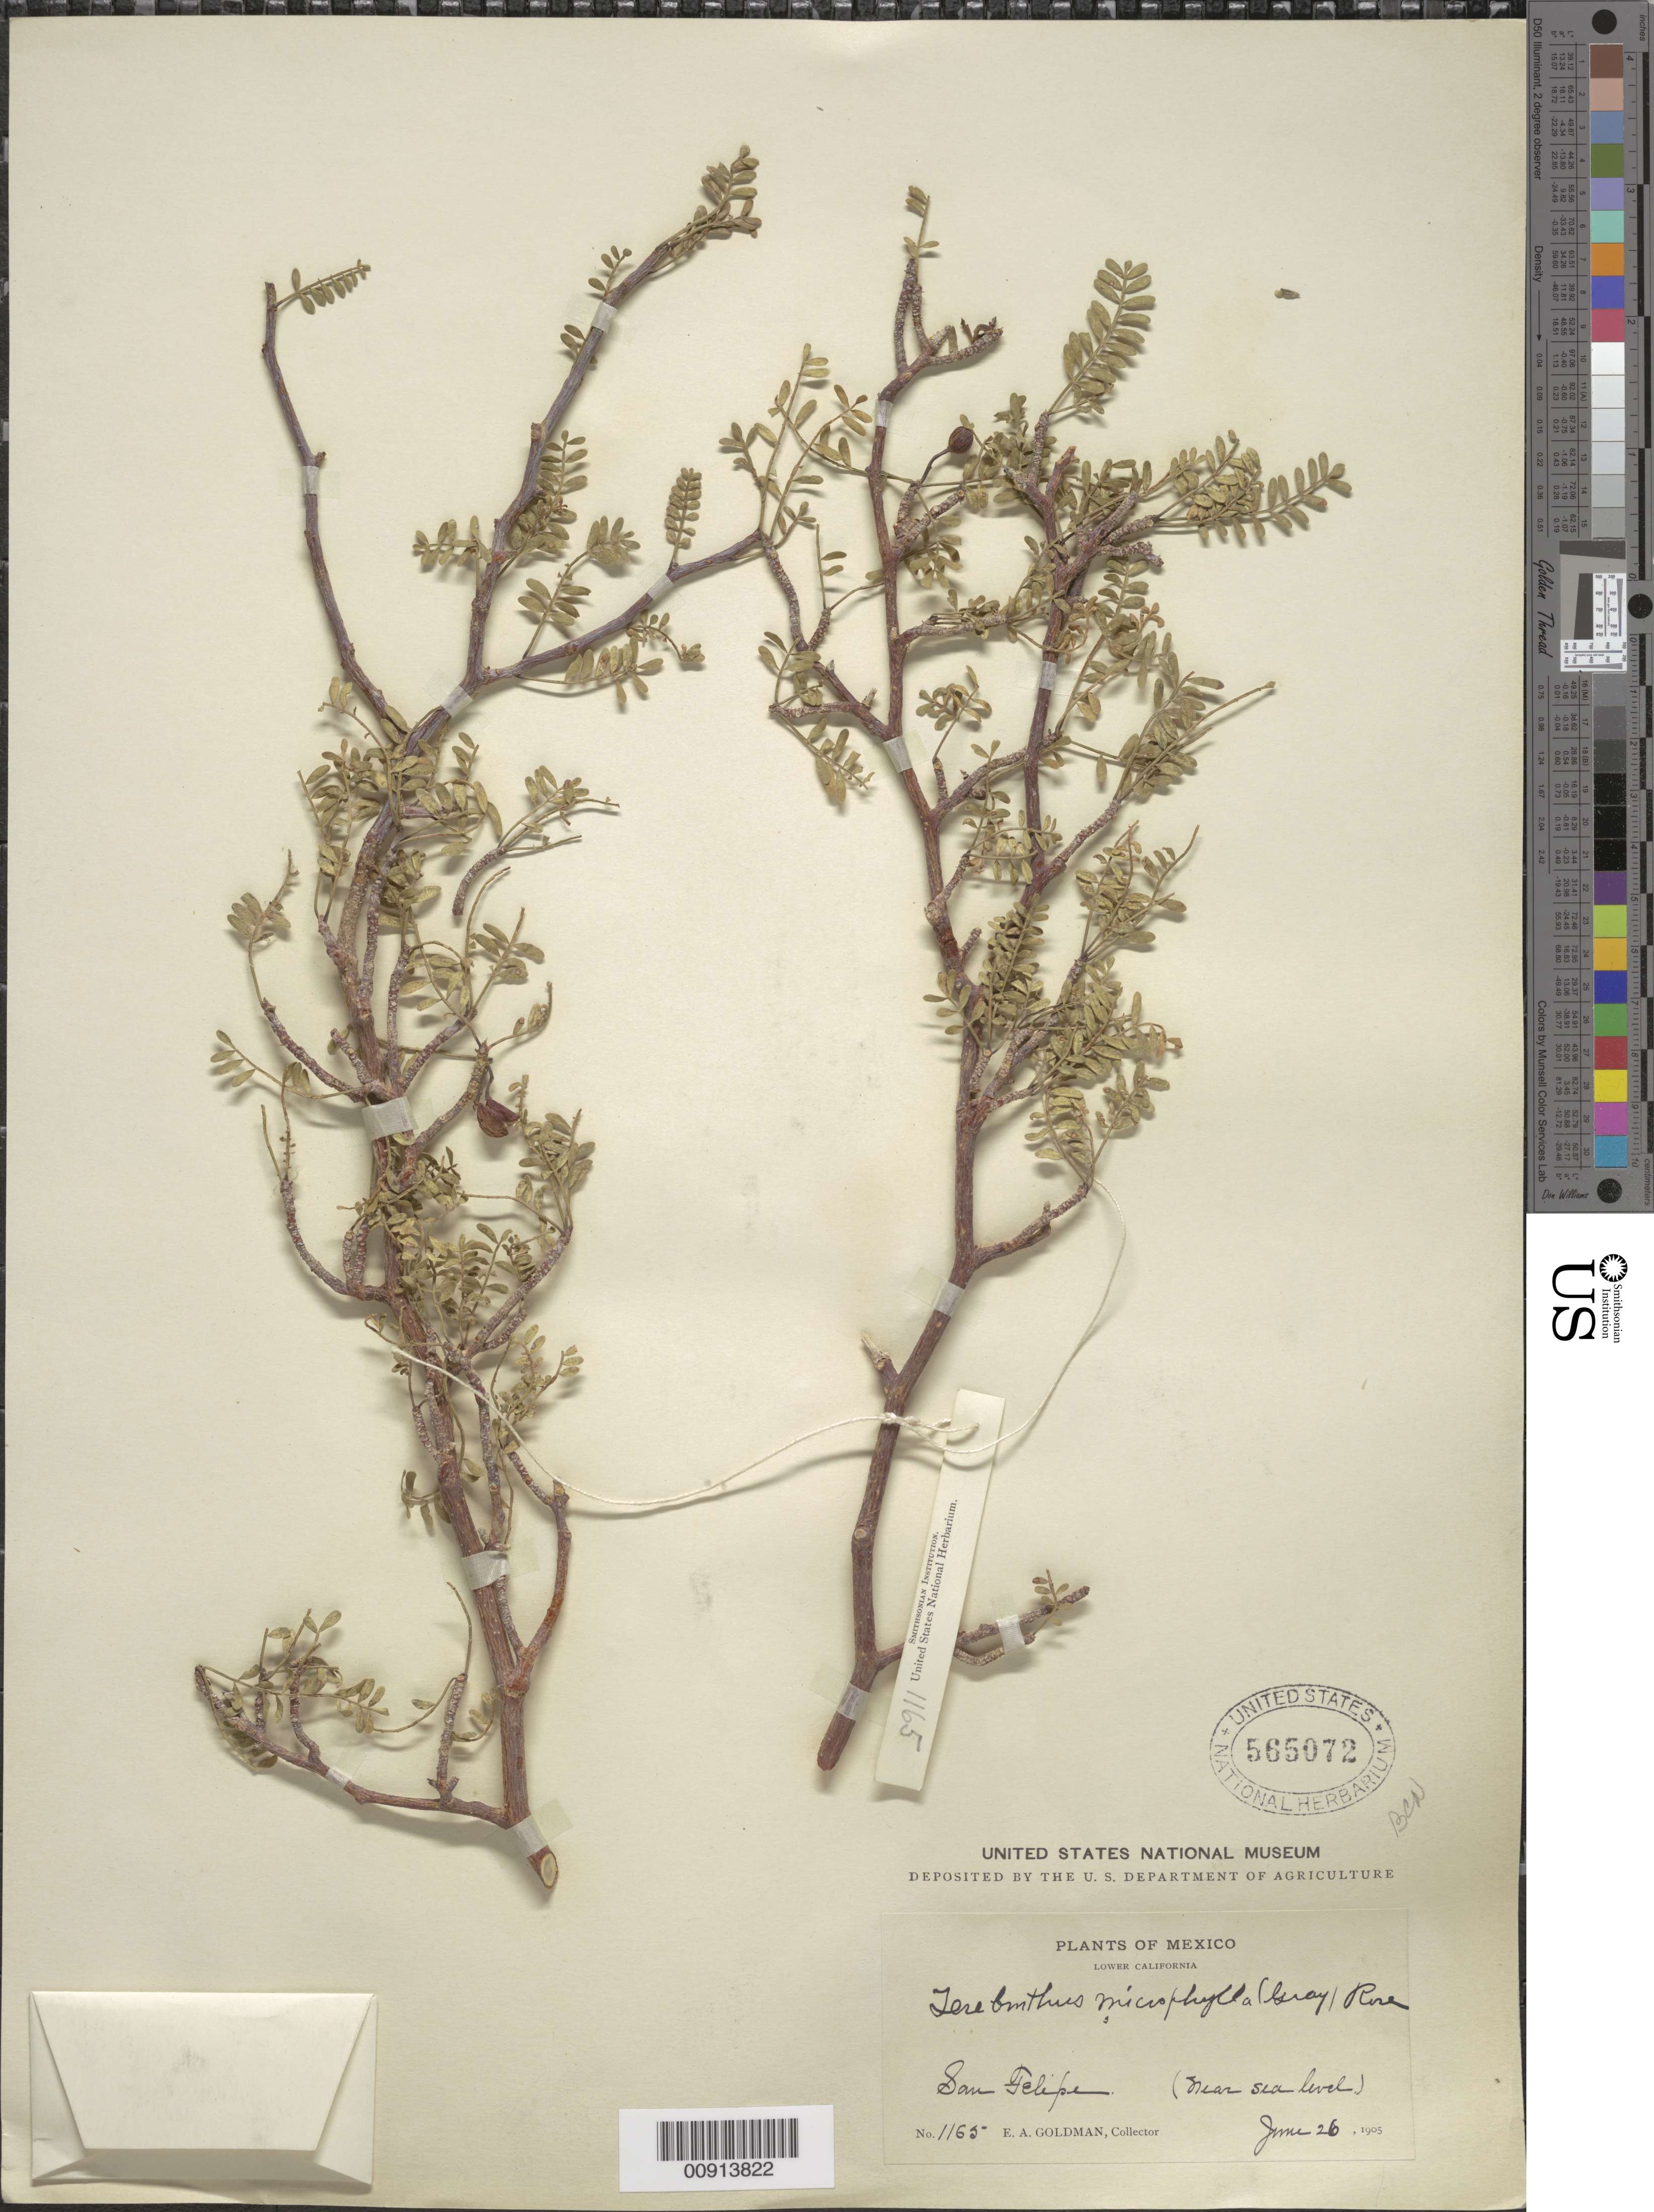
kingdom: Plantae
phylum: Tracheophyta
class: Magnoliopsida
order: Sapindales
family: Burseraceae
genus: Bursera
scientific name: Bursera microphylla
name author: A. Gray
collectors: E. A. Goldman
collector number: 1165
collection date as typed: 26 Jun 1905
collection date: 1905-06-26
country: Mexico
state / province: Baja California Norte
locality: San Felipe, Lower California.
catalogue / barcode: US 565072